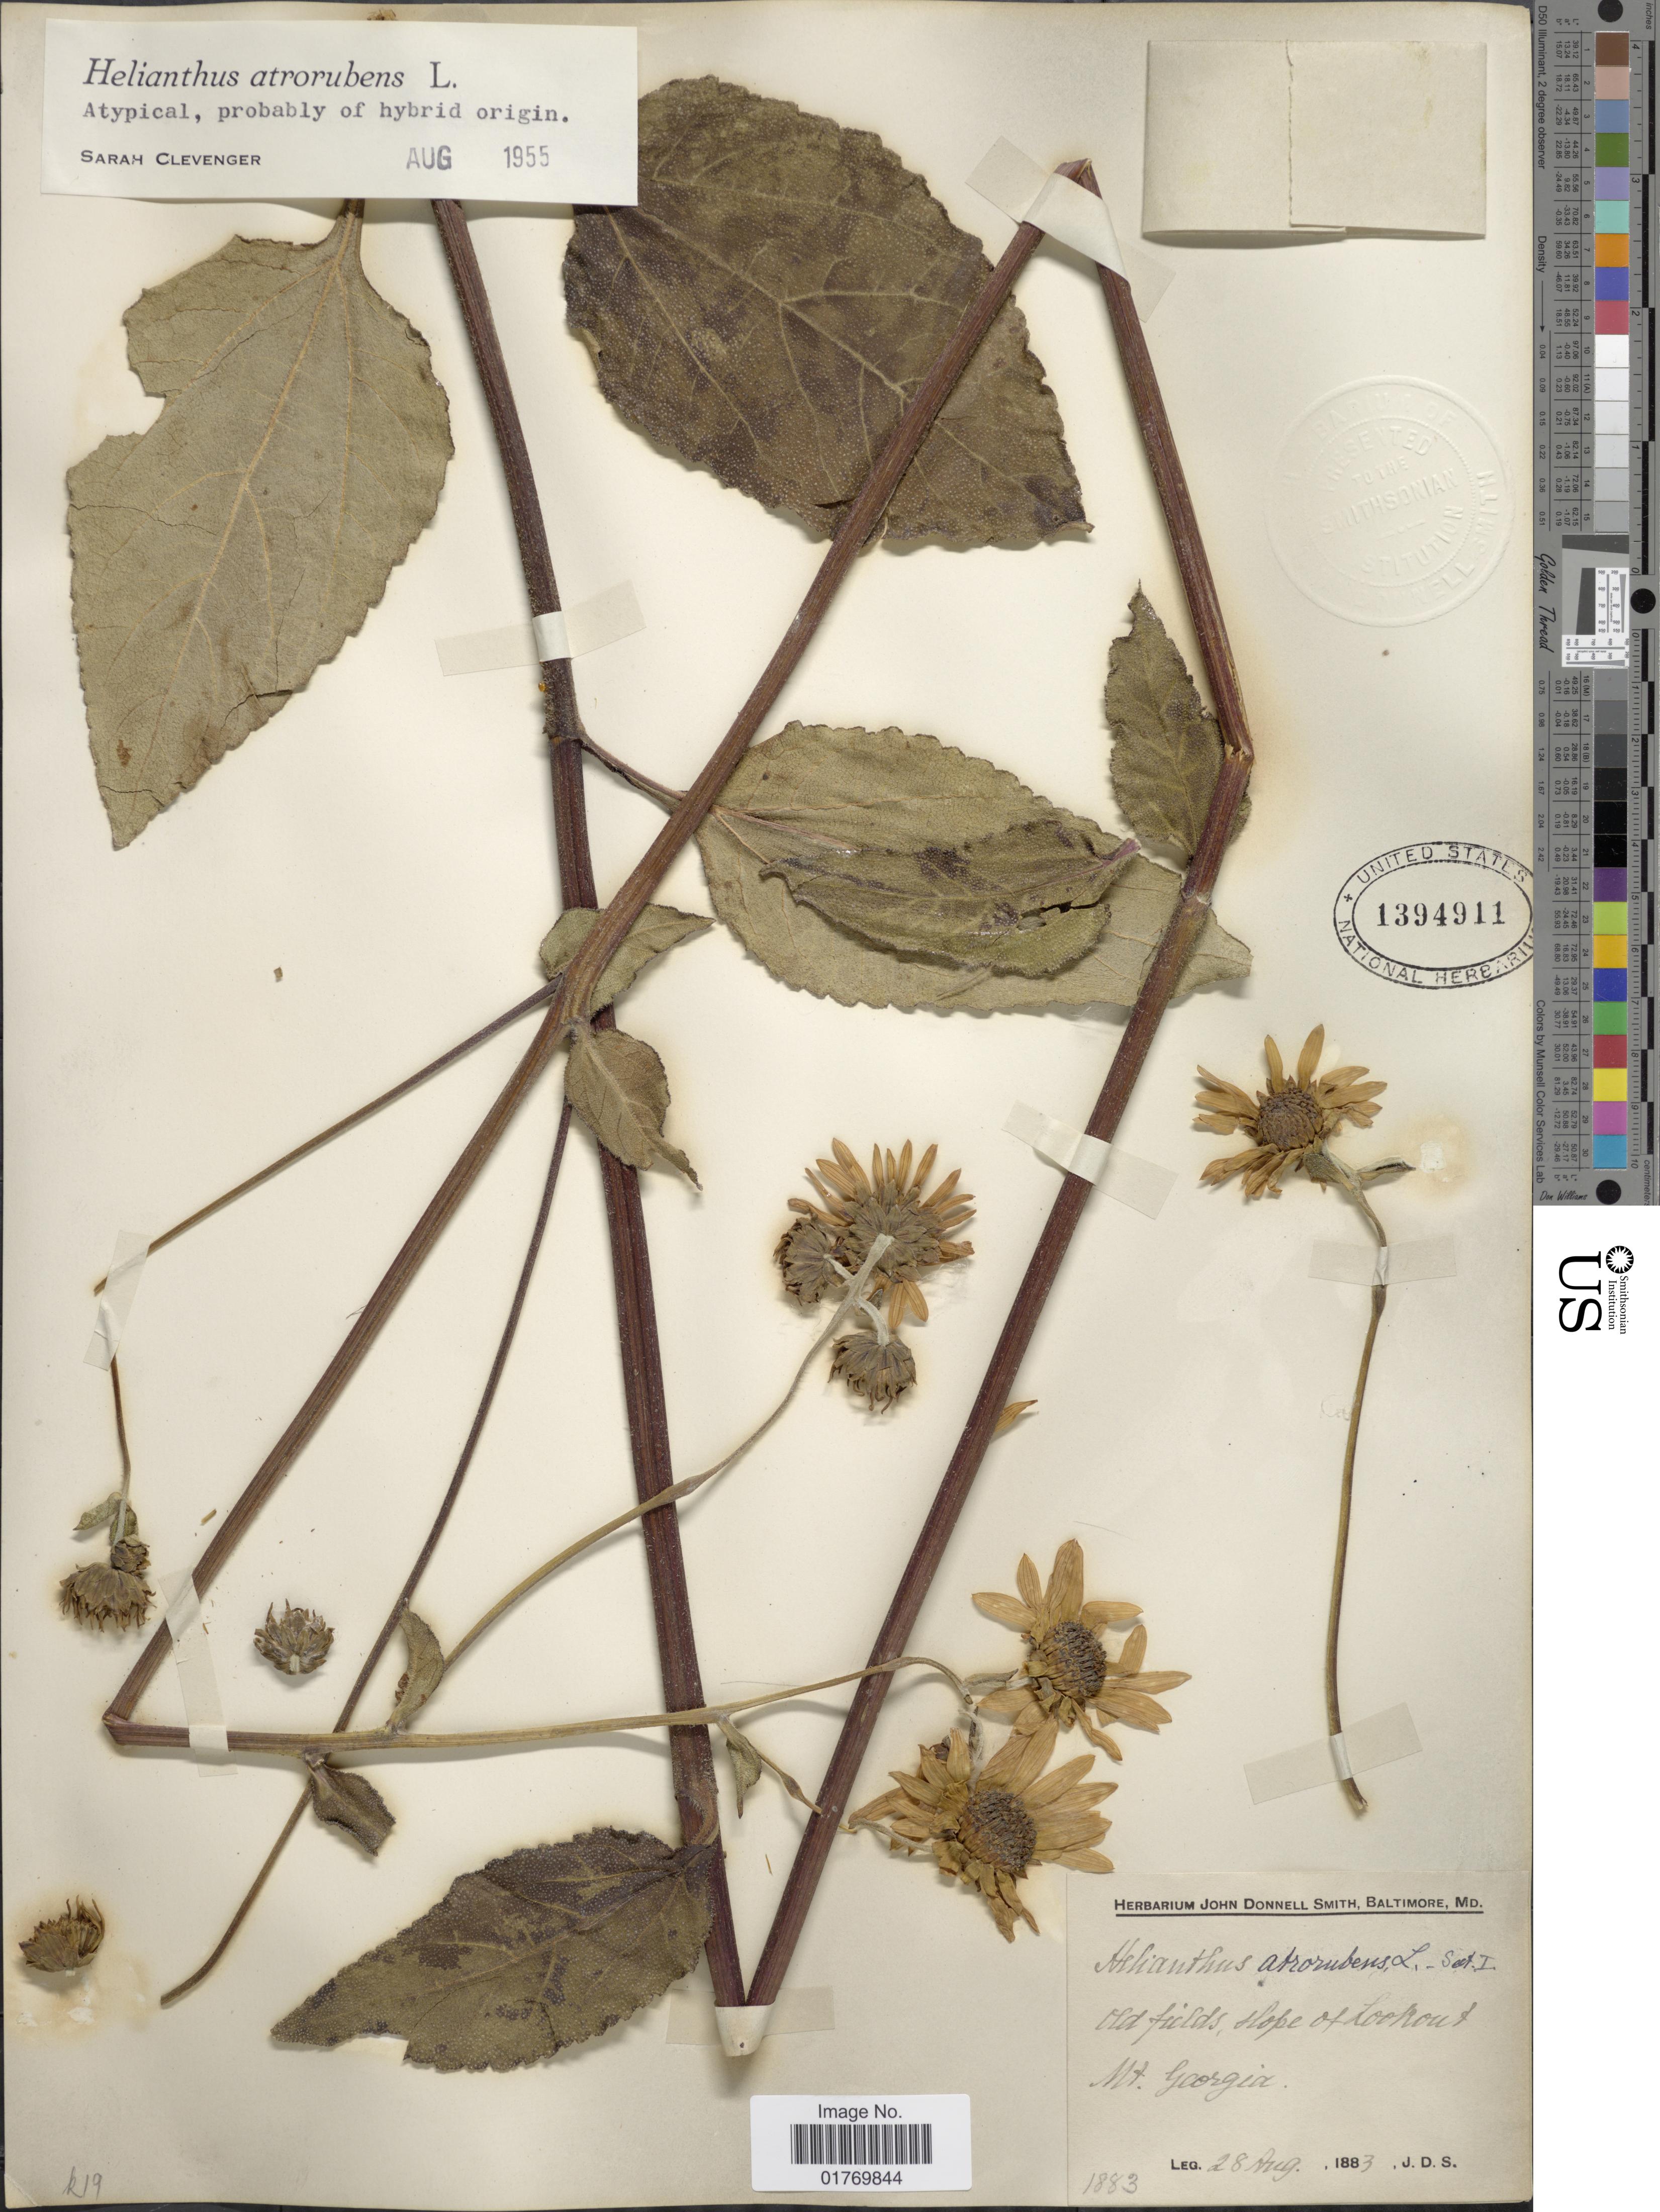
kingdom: Plantae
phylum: Tracheophyta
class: Magnoliopsida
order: Asterales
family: Asteraceae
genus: Helianthus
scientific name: Helianthus atrorubens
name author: L.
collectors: J. Donnell Smith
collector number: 1883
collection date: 1883-08-28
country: United States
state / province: Georgia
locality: Old fields, Hope of lookout Mt. Georgia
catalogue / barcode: US 1394911